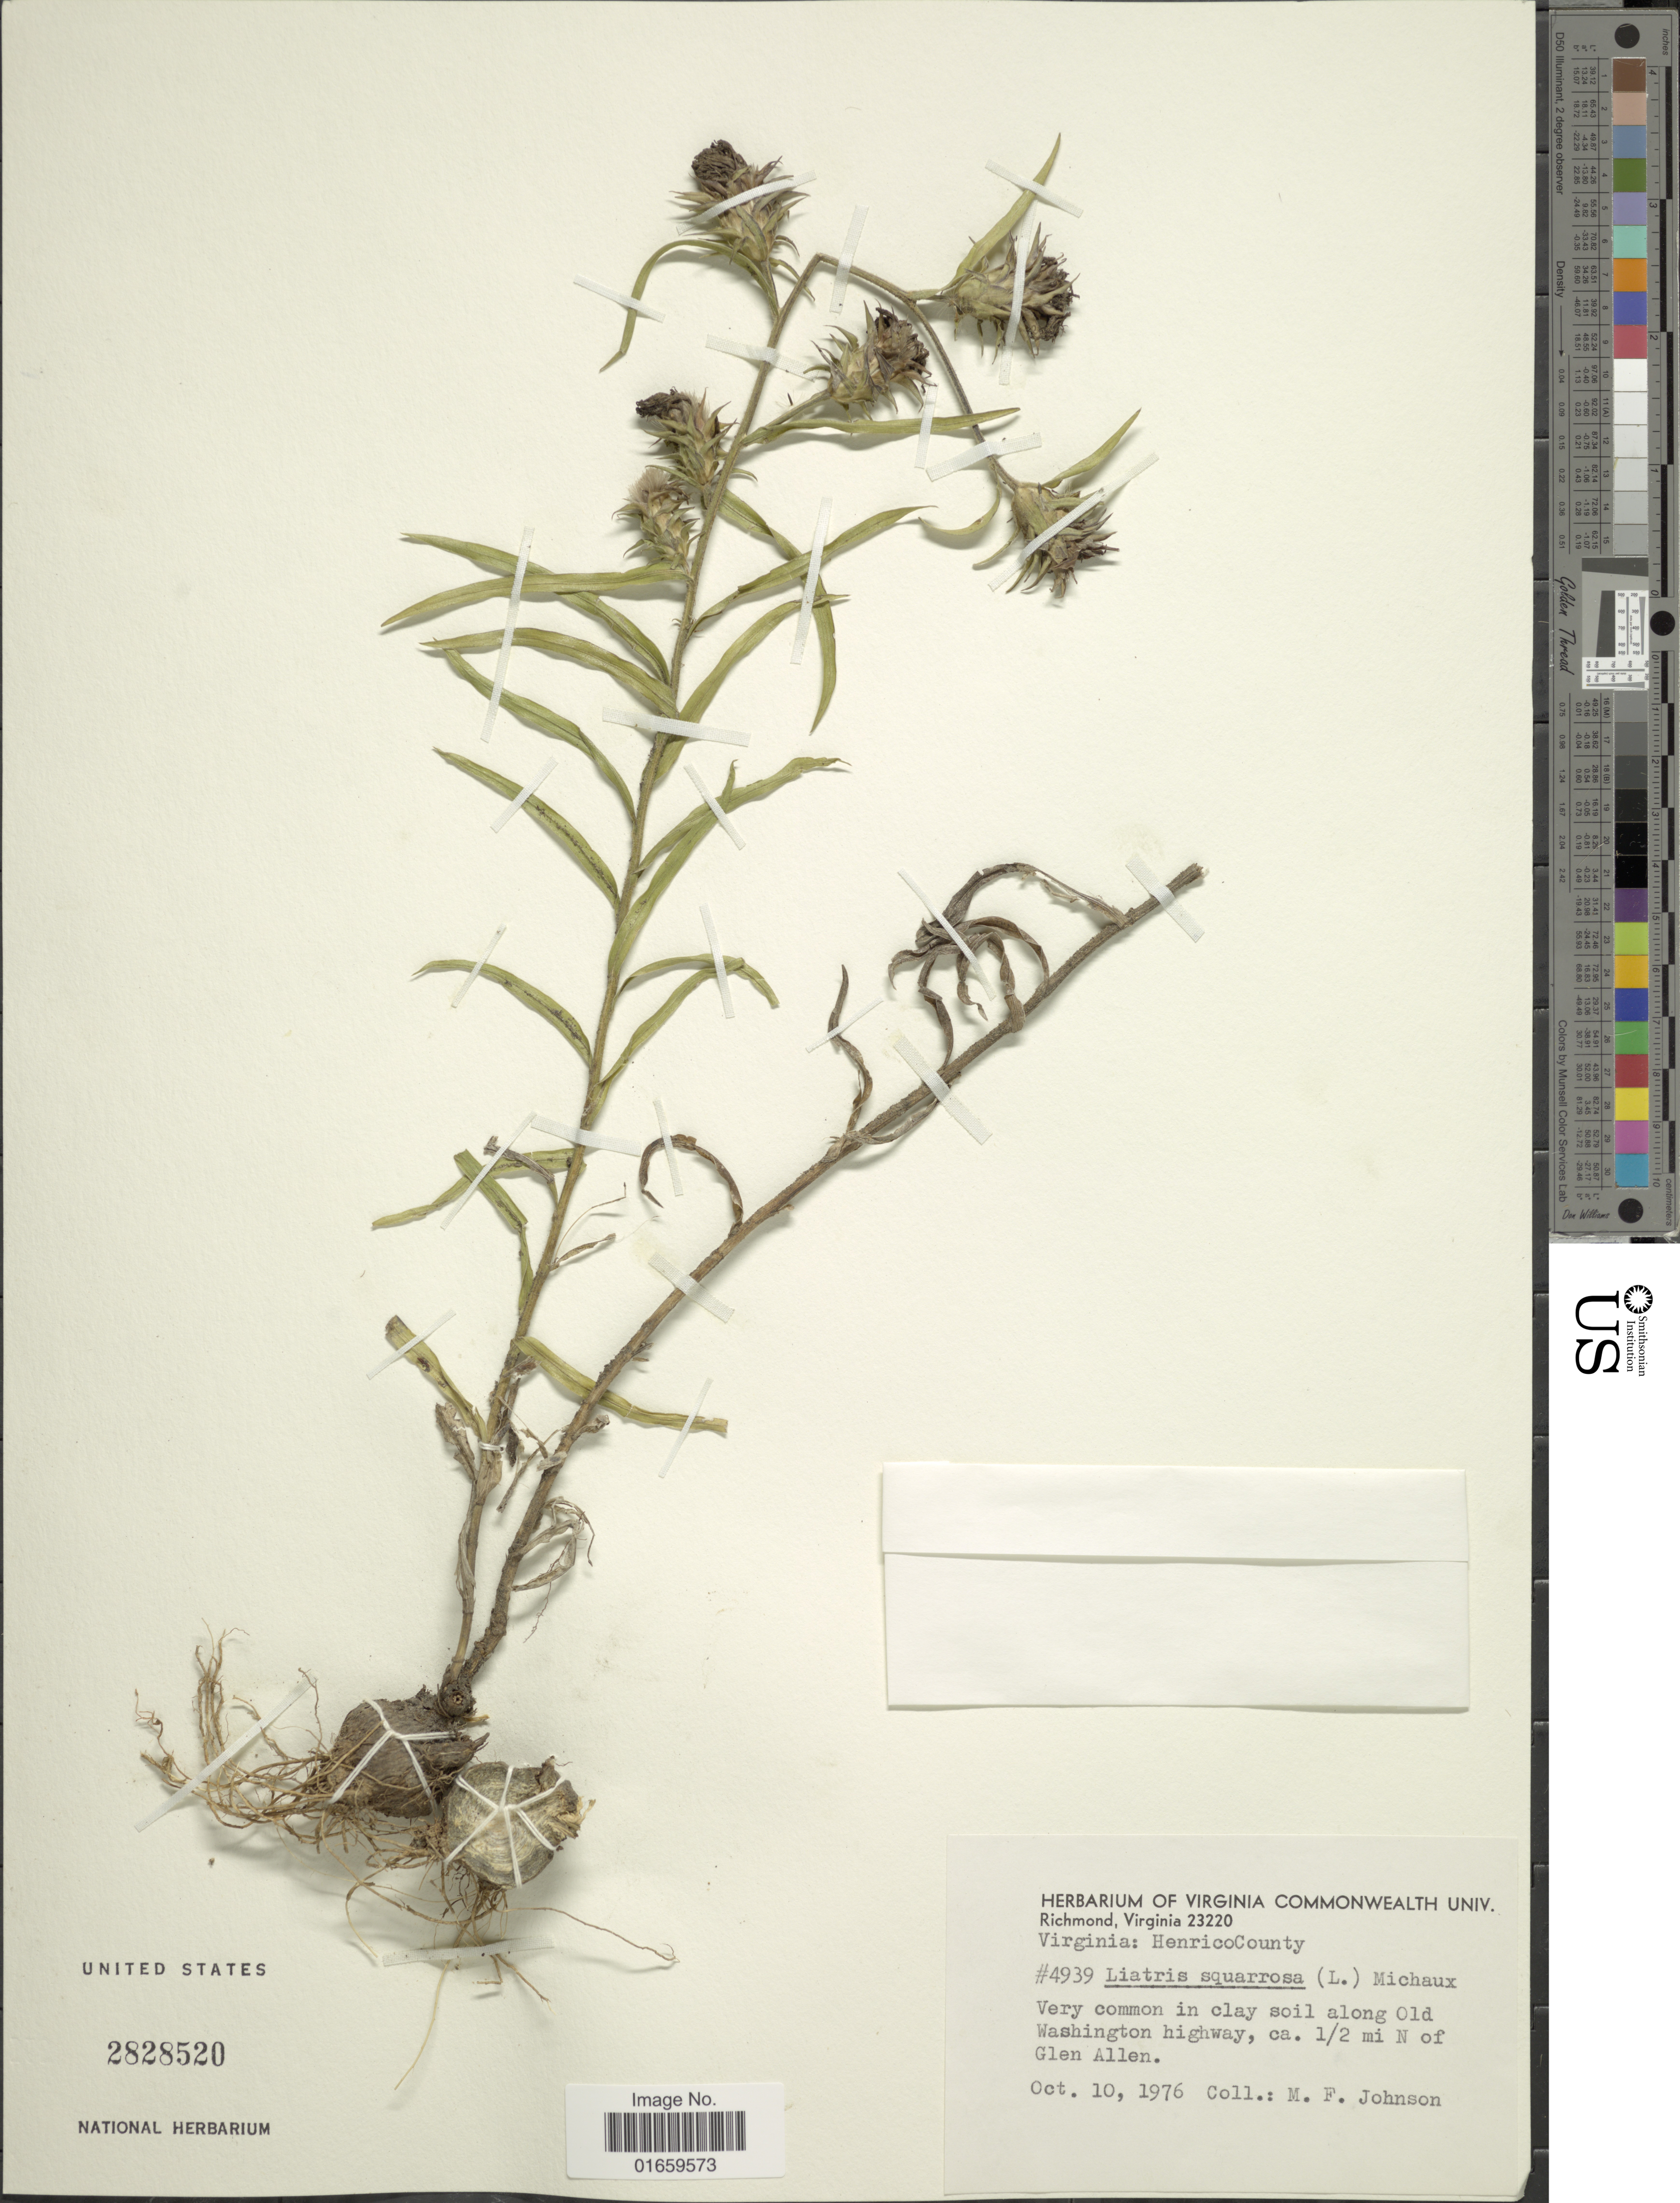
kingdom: Plantae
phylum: Tracheophyta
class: Magnoliopsida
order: Asterales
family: Asteraceae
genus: Liatris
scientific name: Liatris squarrosa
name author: (L.) Michx.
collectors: M. F. Johnson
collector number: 4939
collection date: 1976-10-10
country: United States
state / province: Virginia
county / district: Henrico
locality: ca. 1/2 mi n of Glen Allen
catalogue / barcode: US 2828520